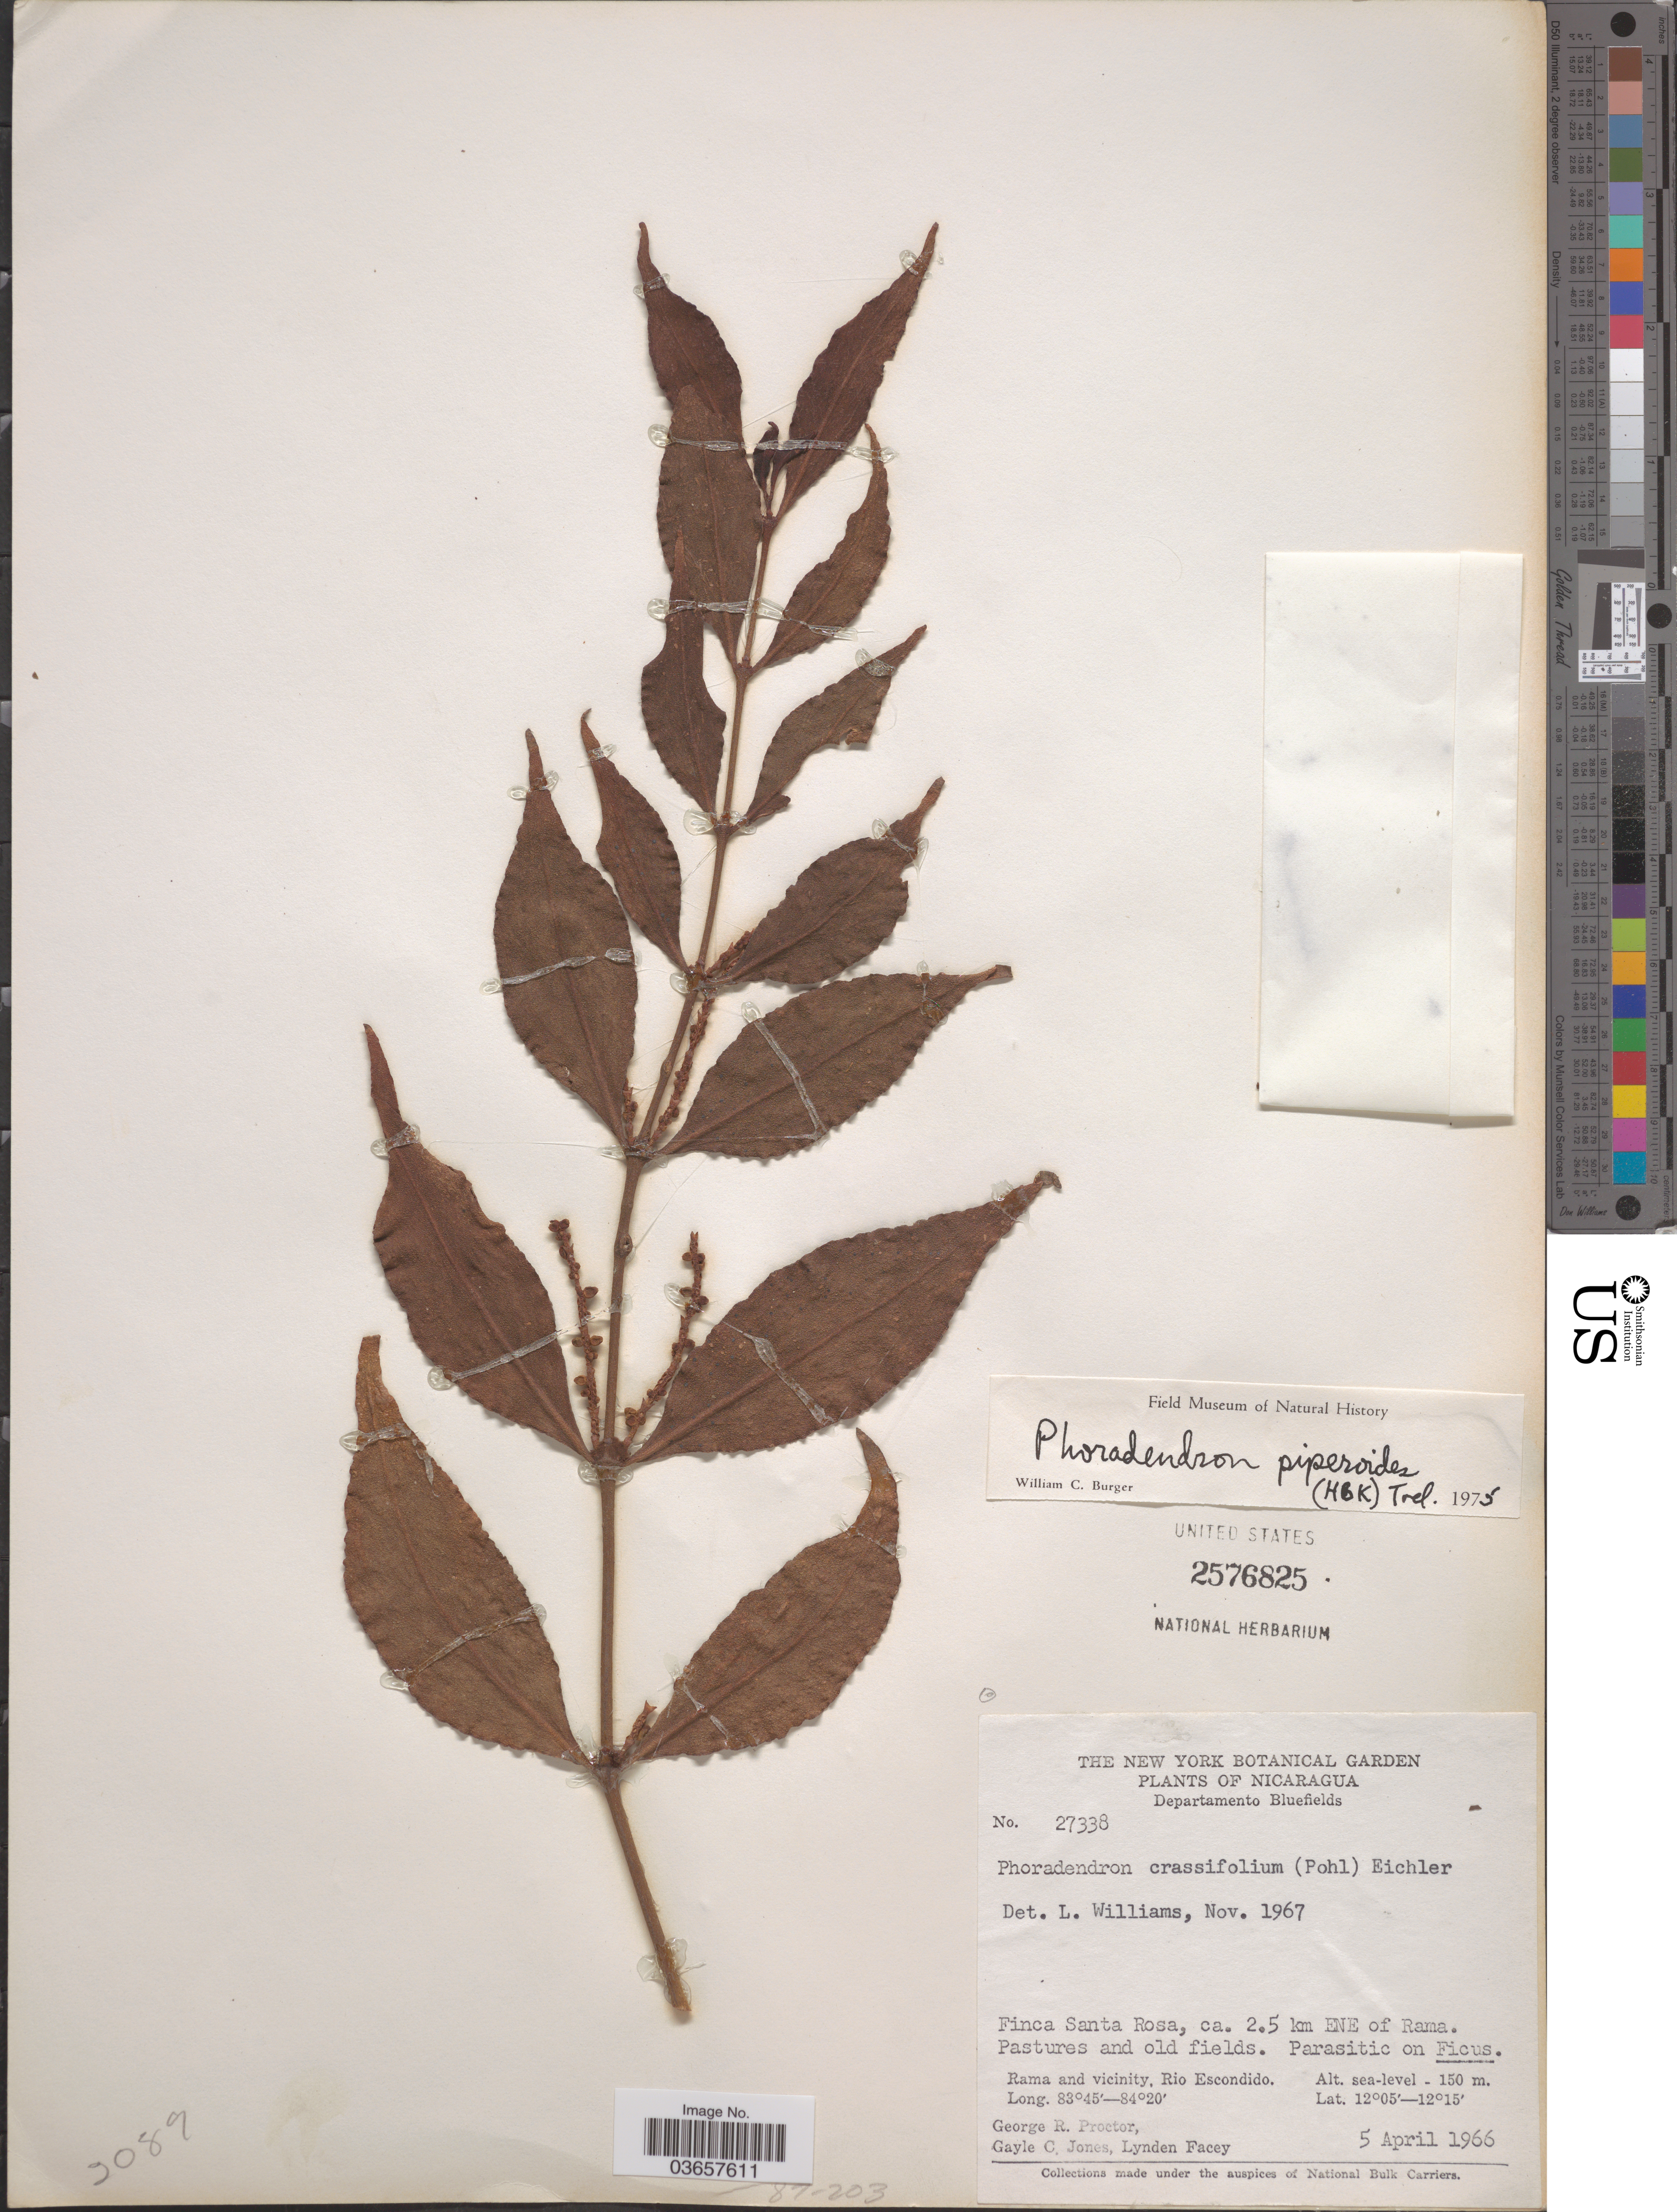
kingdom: Plantae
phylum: Tracheophyta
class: Magnoliopsida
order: Santalales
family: Viscaceae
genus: Phoradendron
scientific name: Phoradendron piperoides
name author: (Kunth) Trel.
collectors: G. R. Proctor, G. C. Jones, -- Jones & L. Facey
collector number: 27338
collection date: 1966-04-05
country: Nicaragua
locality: Departamento Bluefields. Finca Santa Rosa, ca. 2.5 km ENE of Rama. Rama and vicinity, Rio Escondido.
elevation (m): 0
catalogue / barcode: US 2576825